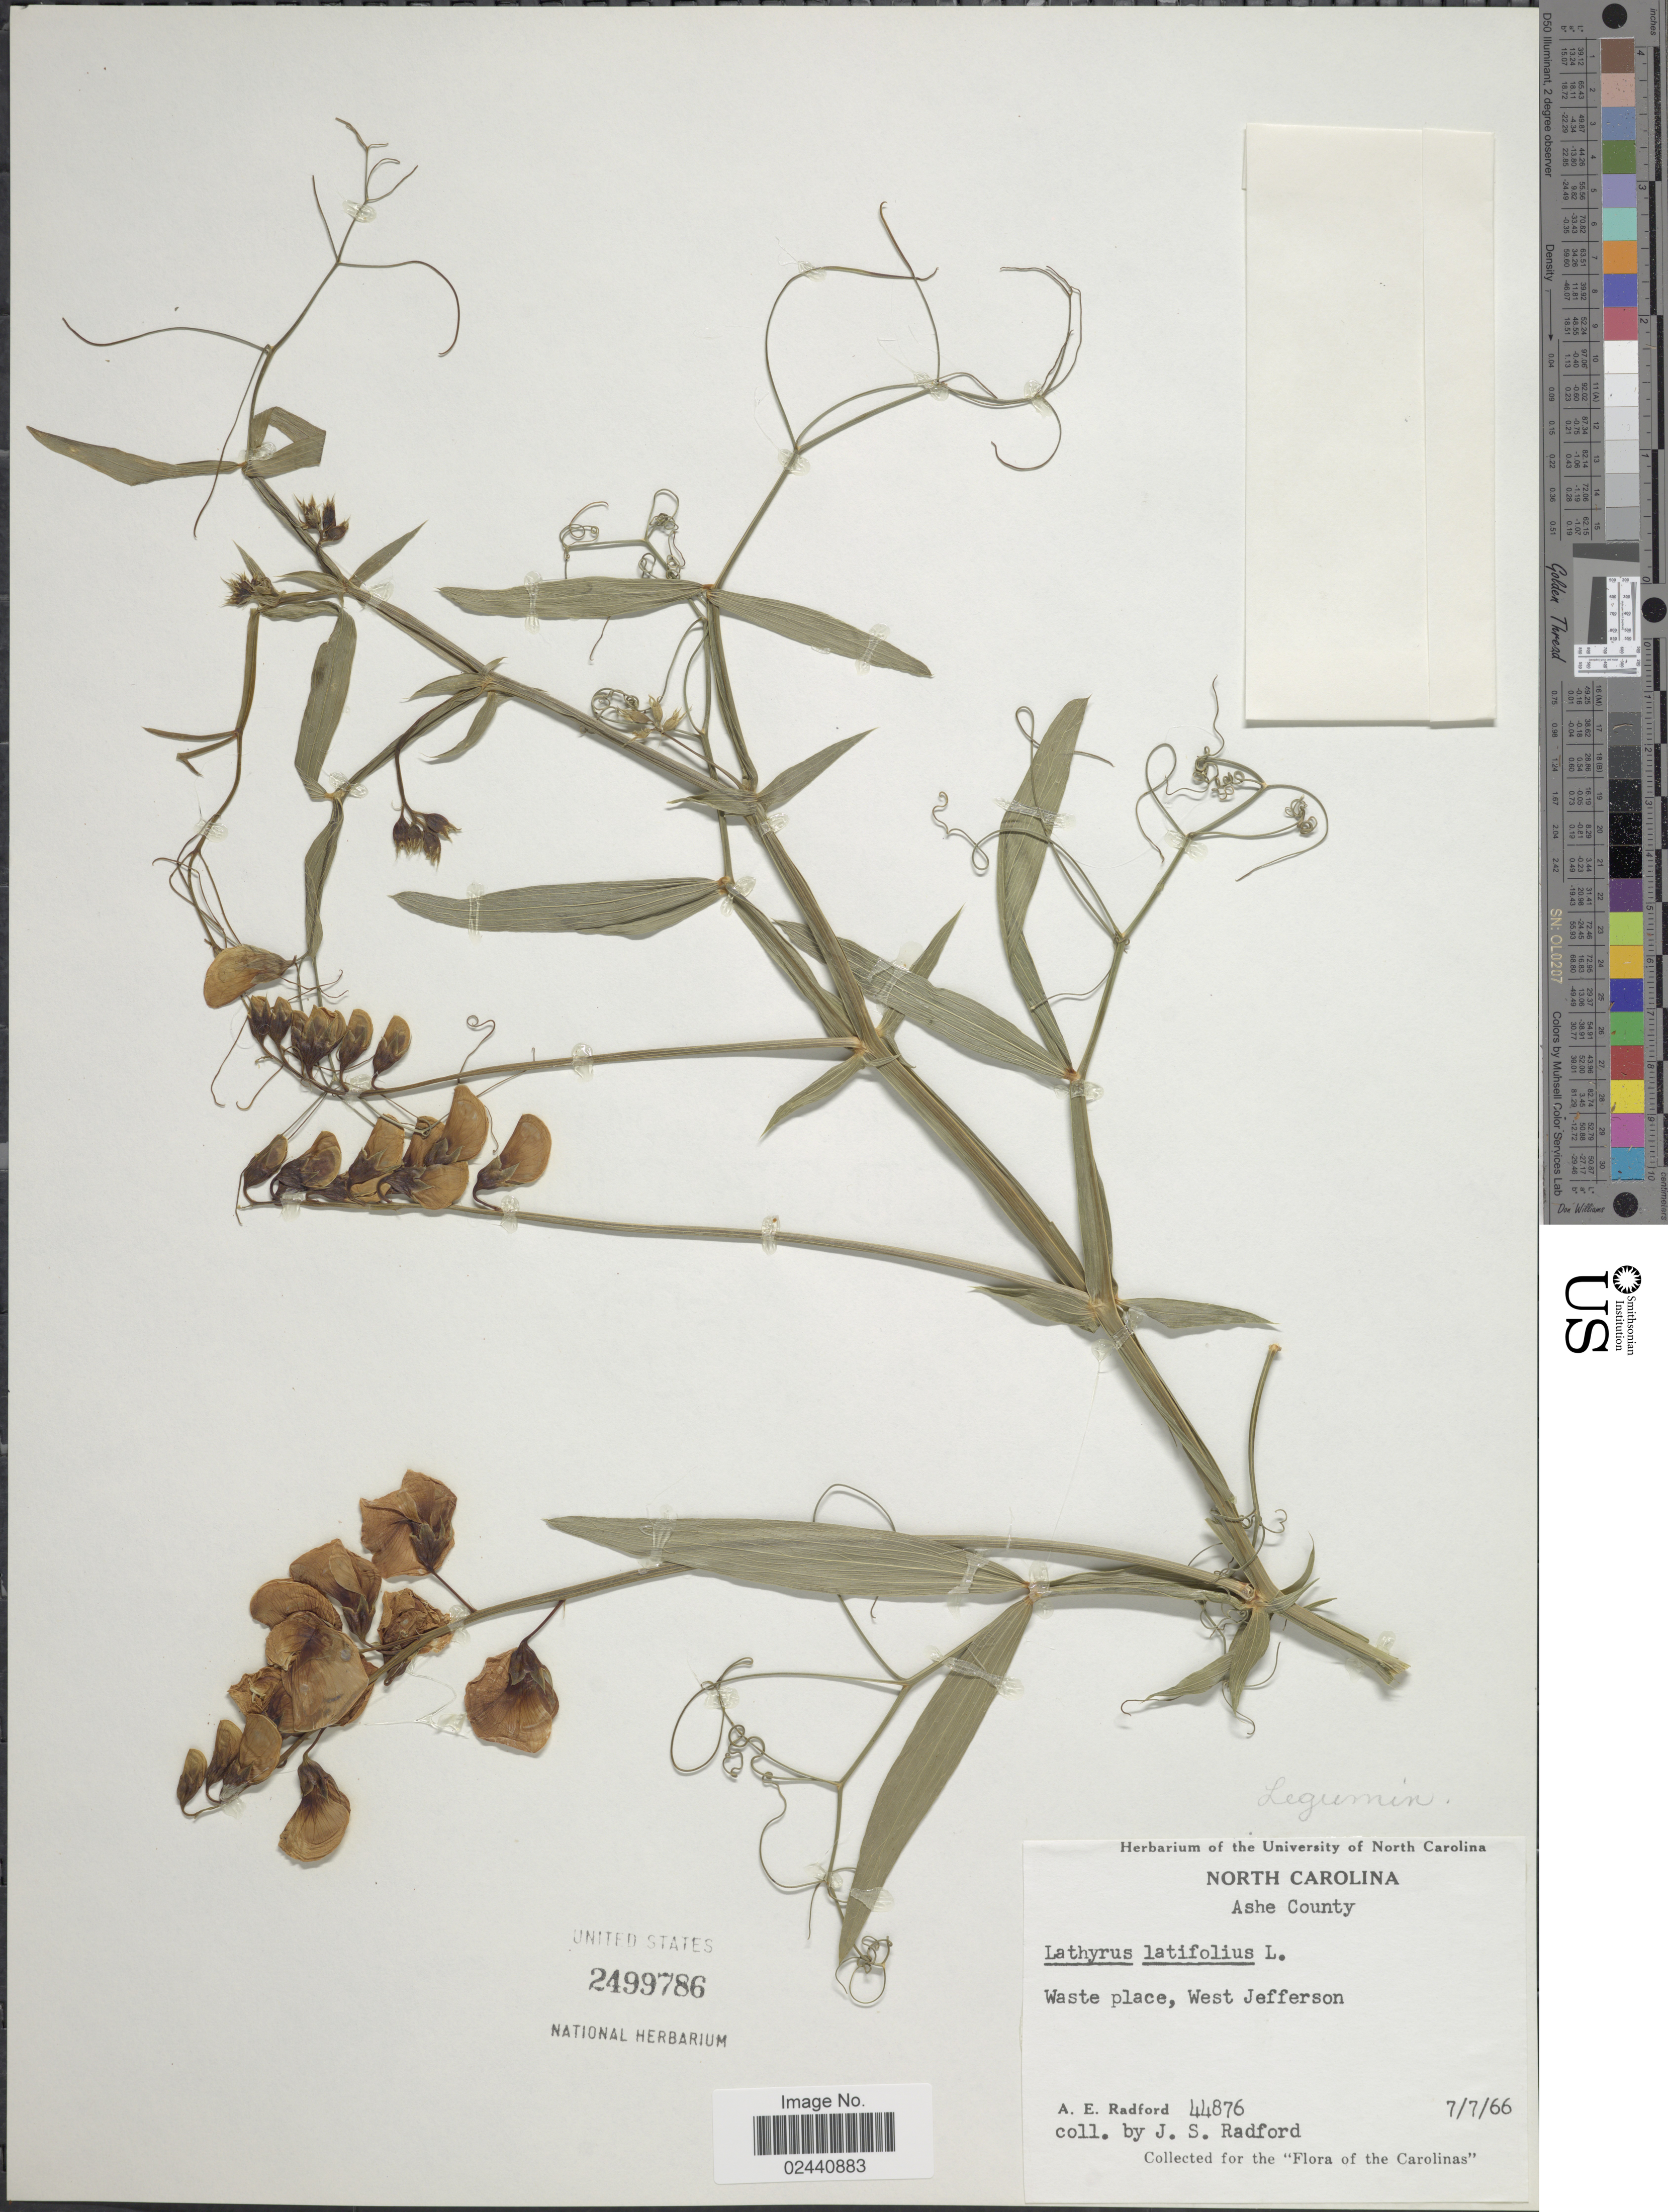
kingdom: Plantae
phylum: Tracheophyta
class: Magnoliopsida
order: Fabales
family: Fabaceae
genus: Lathyrus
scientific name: Lathyrus latifolius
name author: L.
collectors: J. S. Radford & A. E. Radford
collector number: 44876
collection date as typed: Transcribed d/m/y: 7/7/66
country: United States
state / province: North Carolina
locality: Ashe County, Waste place, West Jefferson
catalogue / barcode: US 2499786